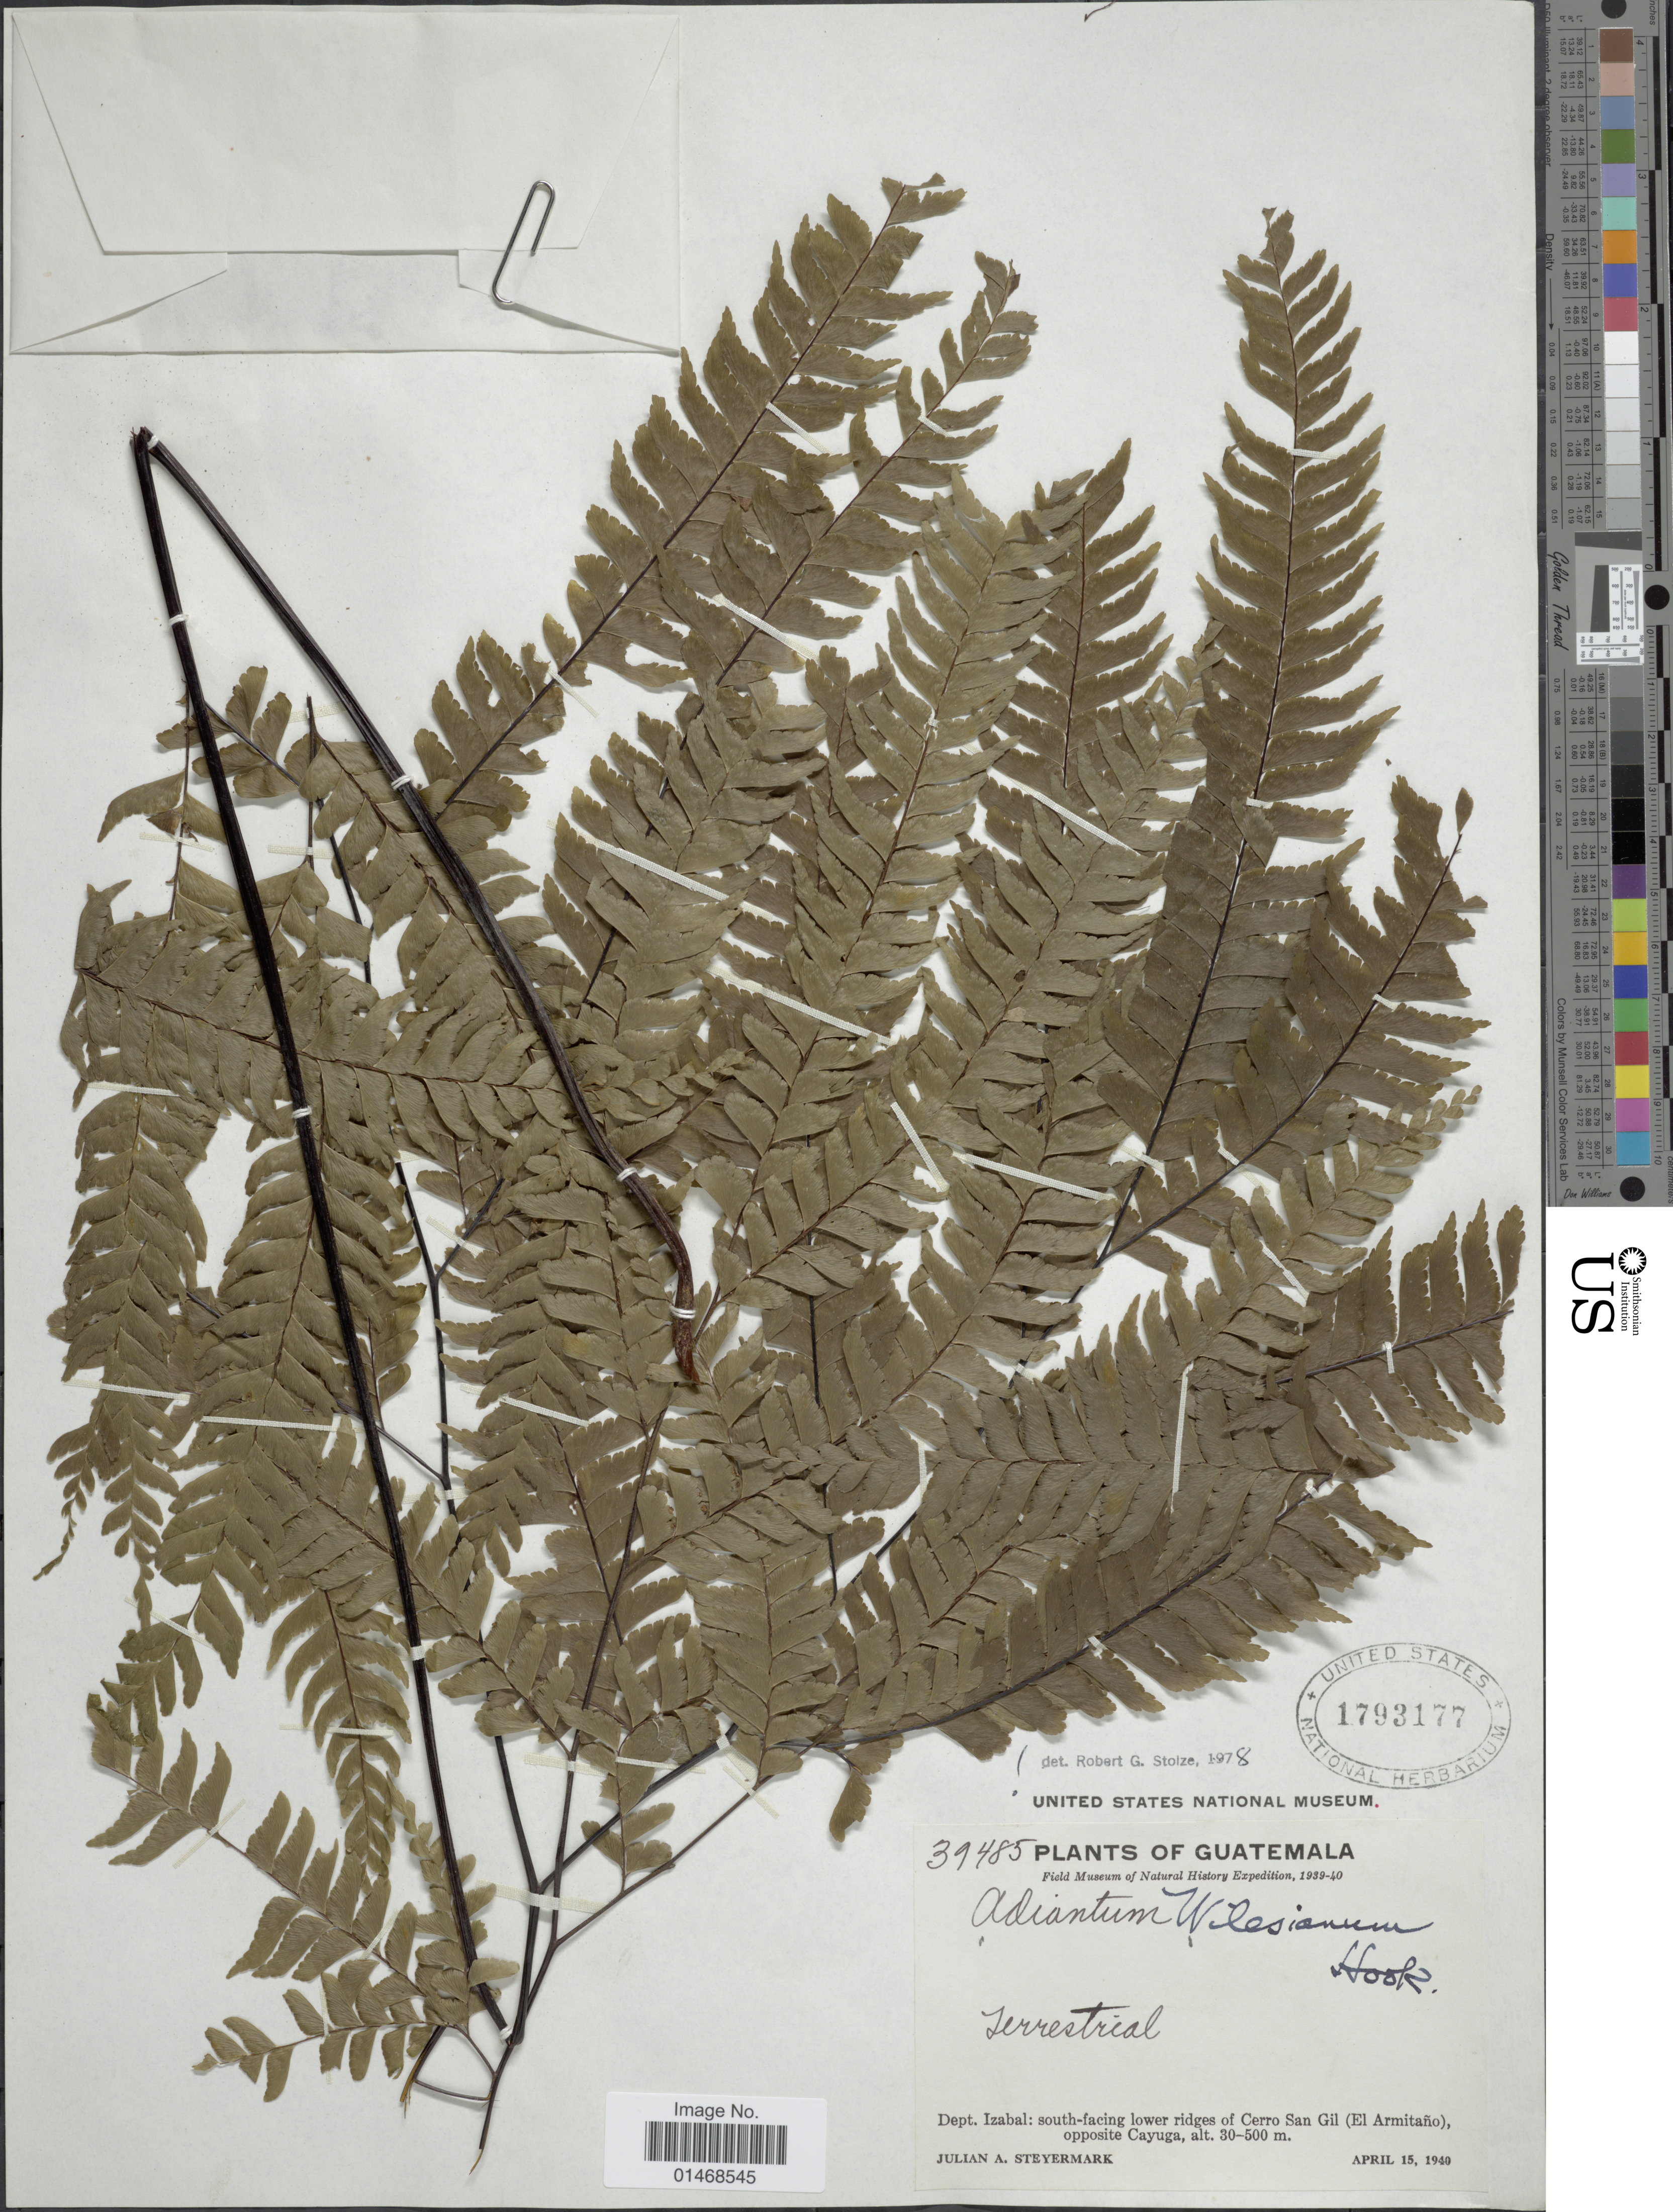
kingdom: Plantae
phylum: Tracheophyta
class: Polypodiopsida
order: Polypodiales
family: Pteridaceae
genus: Adiantum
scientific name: Adiantum wilesianum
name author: Hook.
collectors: J. Steyermark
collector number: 39485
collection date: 1940-04-15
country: Guatemala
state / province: Izabal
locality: Dept. Izabal: south-facing lower ridges of Cerro San Gil (El Armitaño), opposite Cayuga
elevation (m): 30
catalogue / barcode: US 1793177